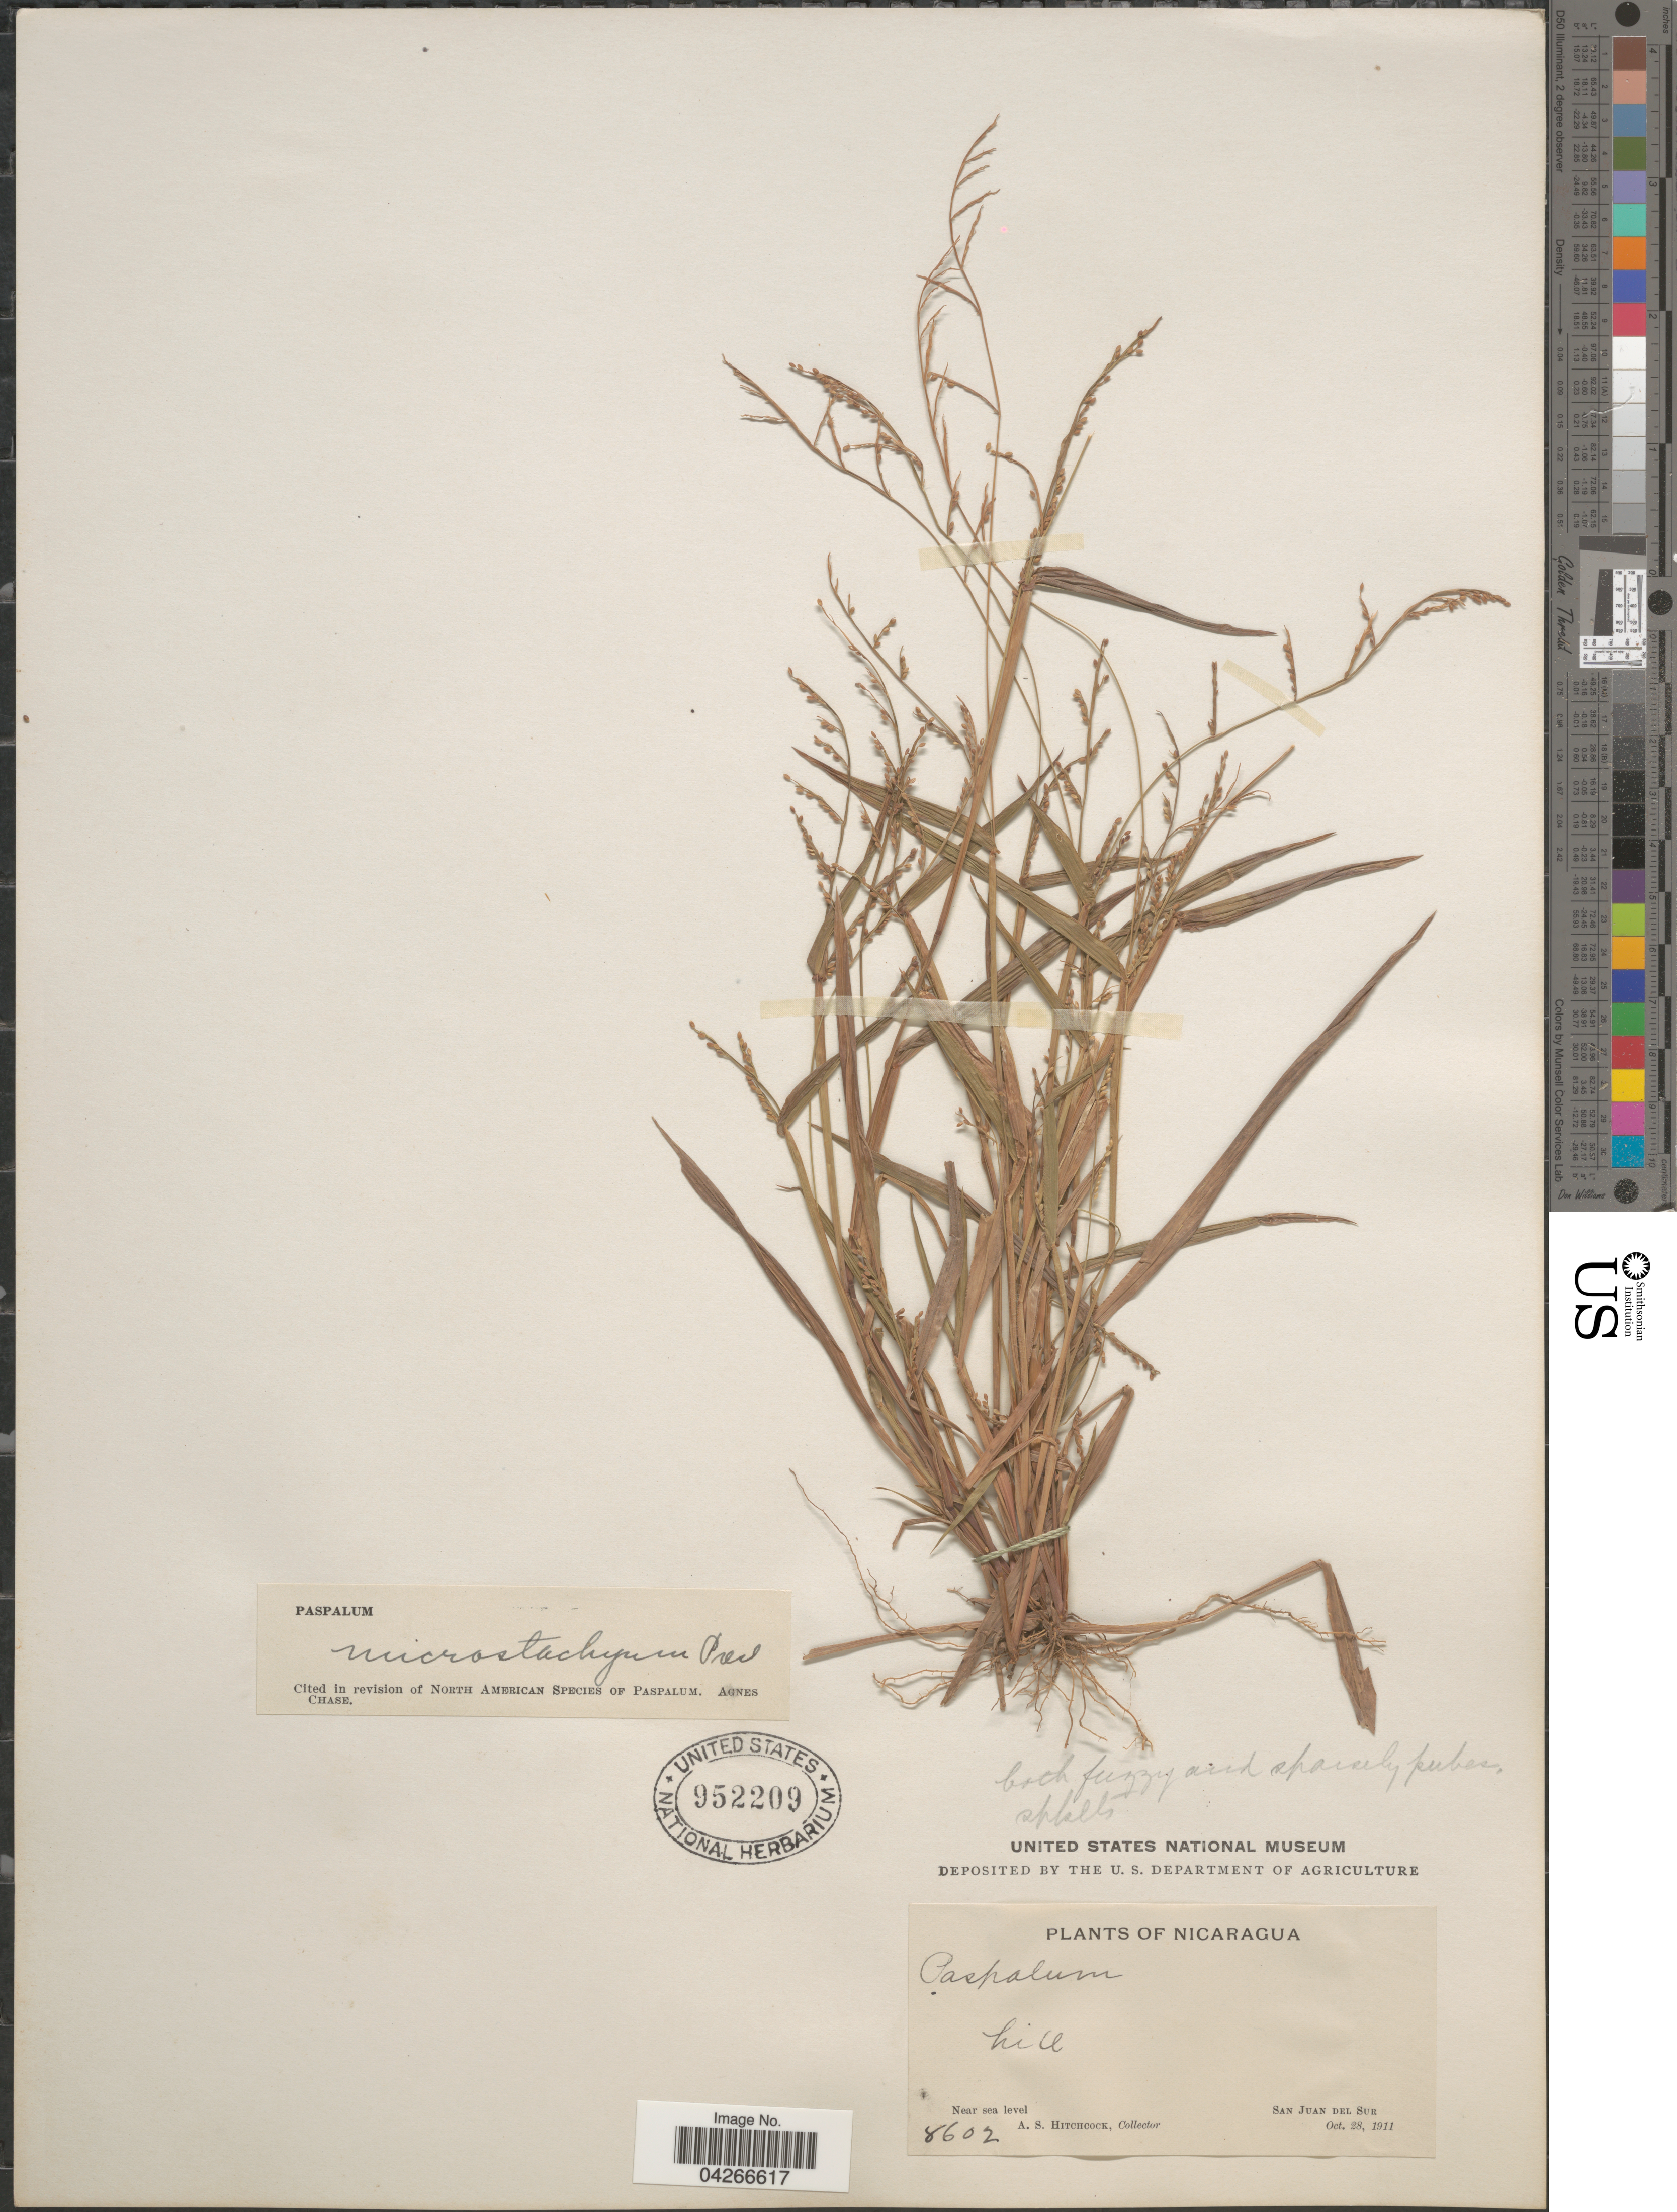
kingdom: Plantae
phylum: Tracheophyta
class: Liliopsida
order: Poales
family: Poaceae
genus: Paspalum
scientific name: Paspalum microstachyum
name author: J. Presl in C. Presl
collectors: A. S. Hitchcock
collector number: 8602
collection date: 1911-10-28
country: Nicaragua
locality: San Juan del Sur.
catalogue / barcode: US 952209